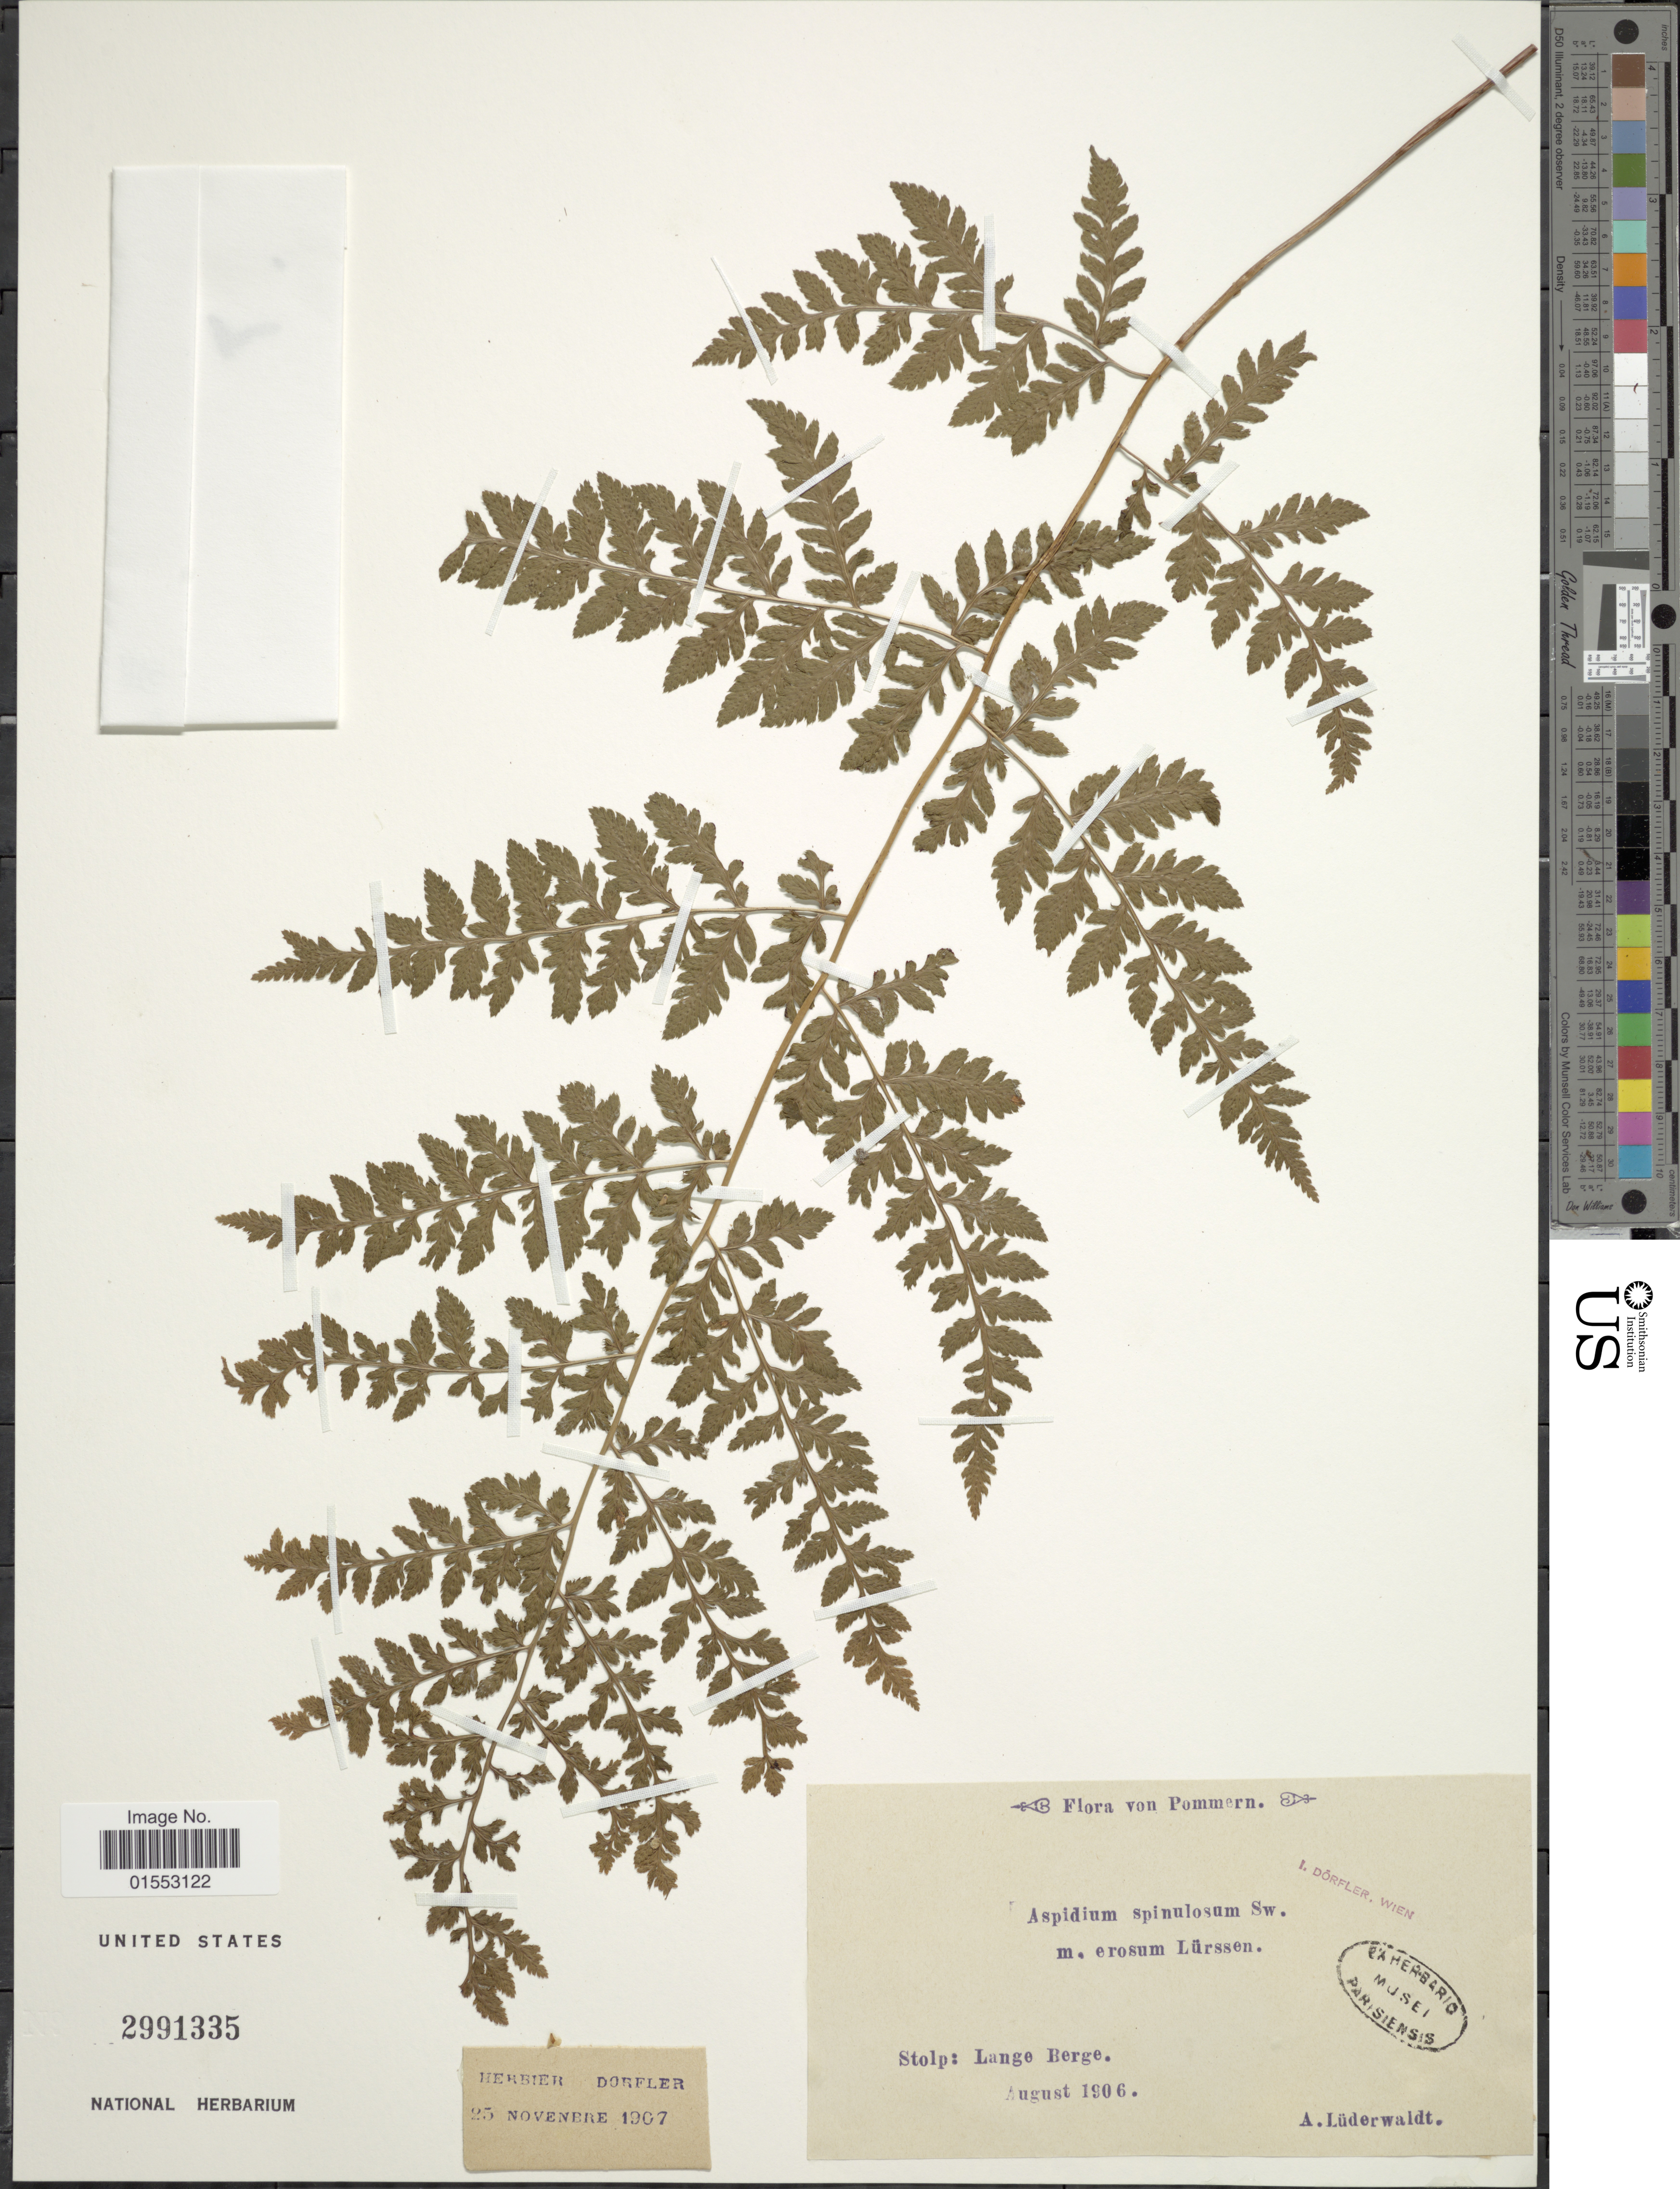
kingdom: Plantae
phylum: Tracheophyta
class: Polypodiopsida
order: Polypodiales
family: Dryopteridaceae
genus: Dryopteris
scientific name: Dryopteris carthusiana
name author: (Villars) H.P. Fuchs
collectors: A. Lüderwaldt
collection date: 1906-08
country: Poland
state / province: Pomorskie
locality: Stolp: Lange Berge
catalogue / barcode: US 2991335